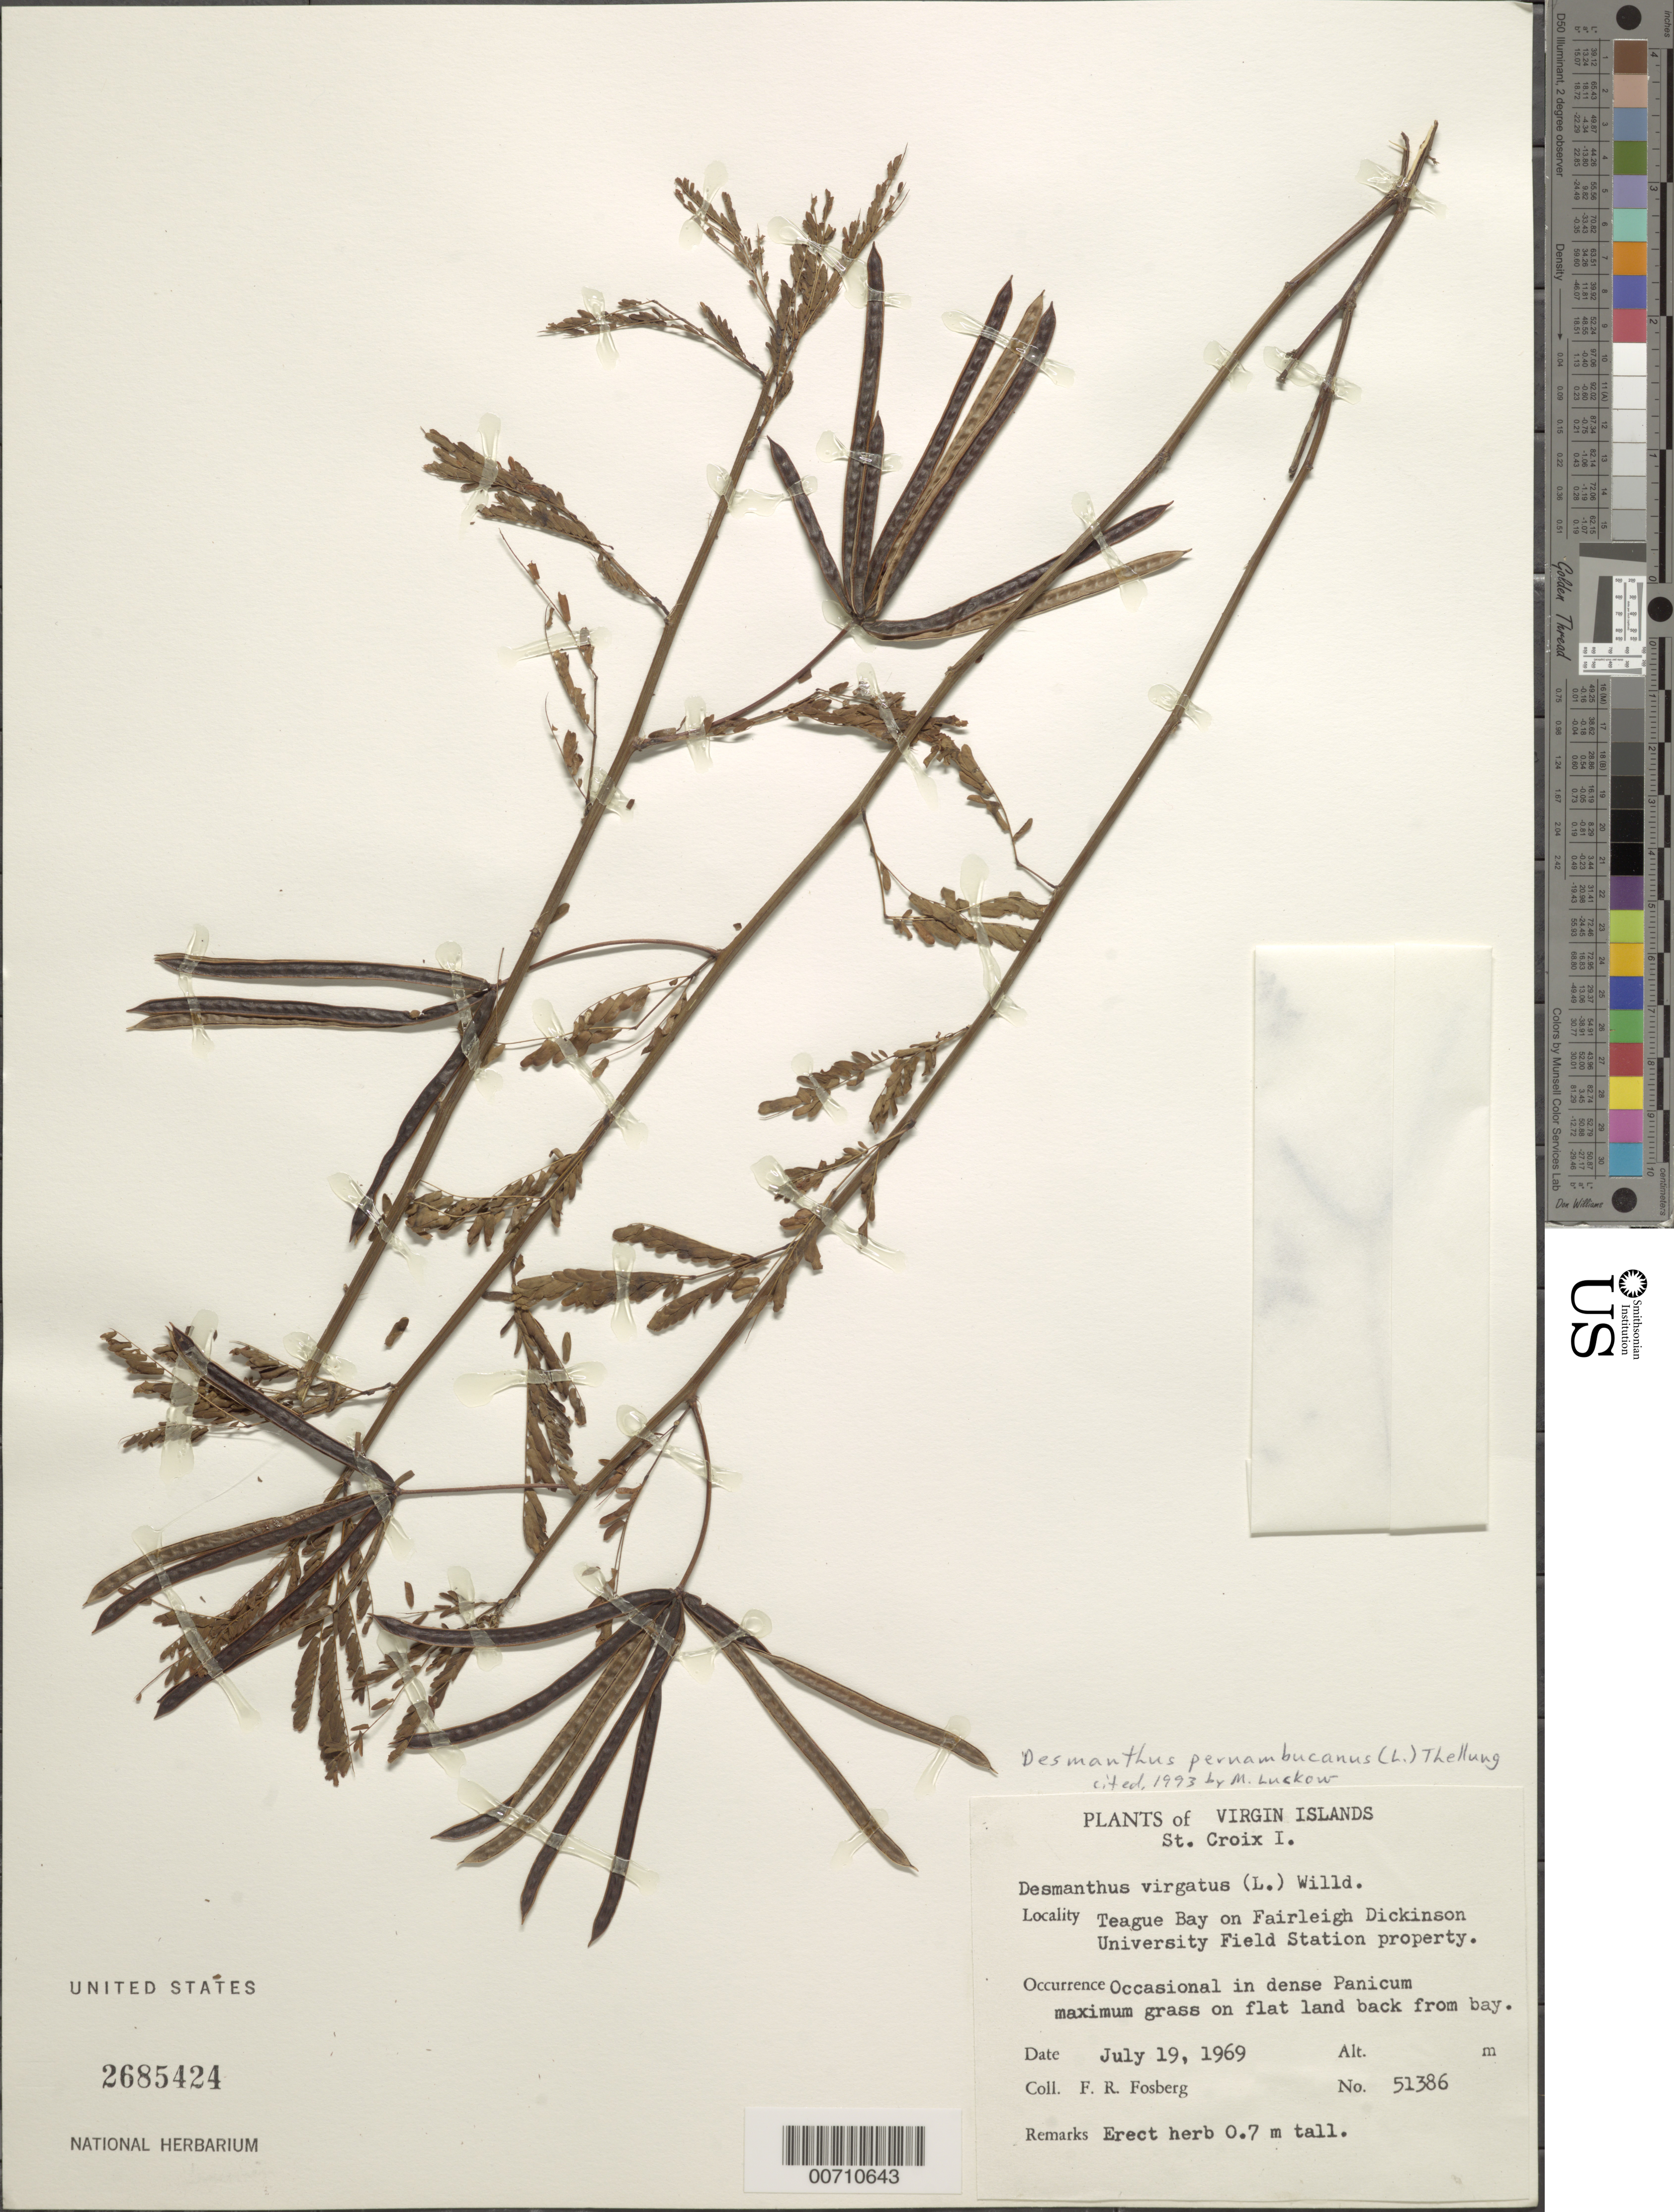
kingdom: Plantae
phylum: Tracheophyta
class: Magnoliopsida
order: Fabales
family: Fabaceae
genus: Desmanthus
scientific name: Desmanthus pernambucanus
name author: (L.) Thell.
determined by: Luckow, M. A.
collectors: F. R. Fosberg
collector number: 51386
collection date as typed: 19 Jul 1969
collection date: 1969-07-19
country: U.S. Virgin Islands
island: St. Croix Island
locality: Teague Bay on Fairleigh Dickinson University Field Station property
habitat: In dense Panicum maximum grass on flat land back from bay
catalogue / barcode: US 2685424